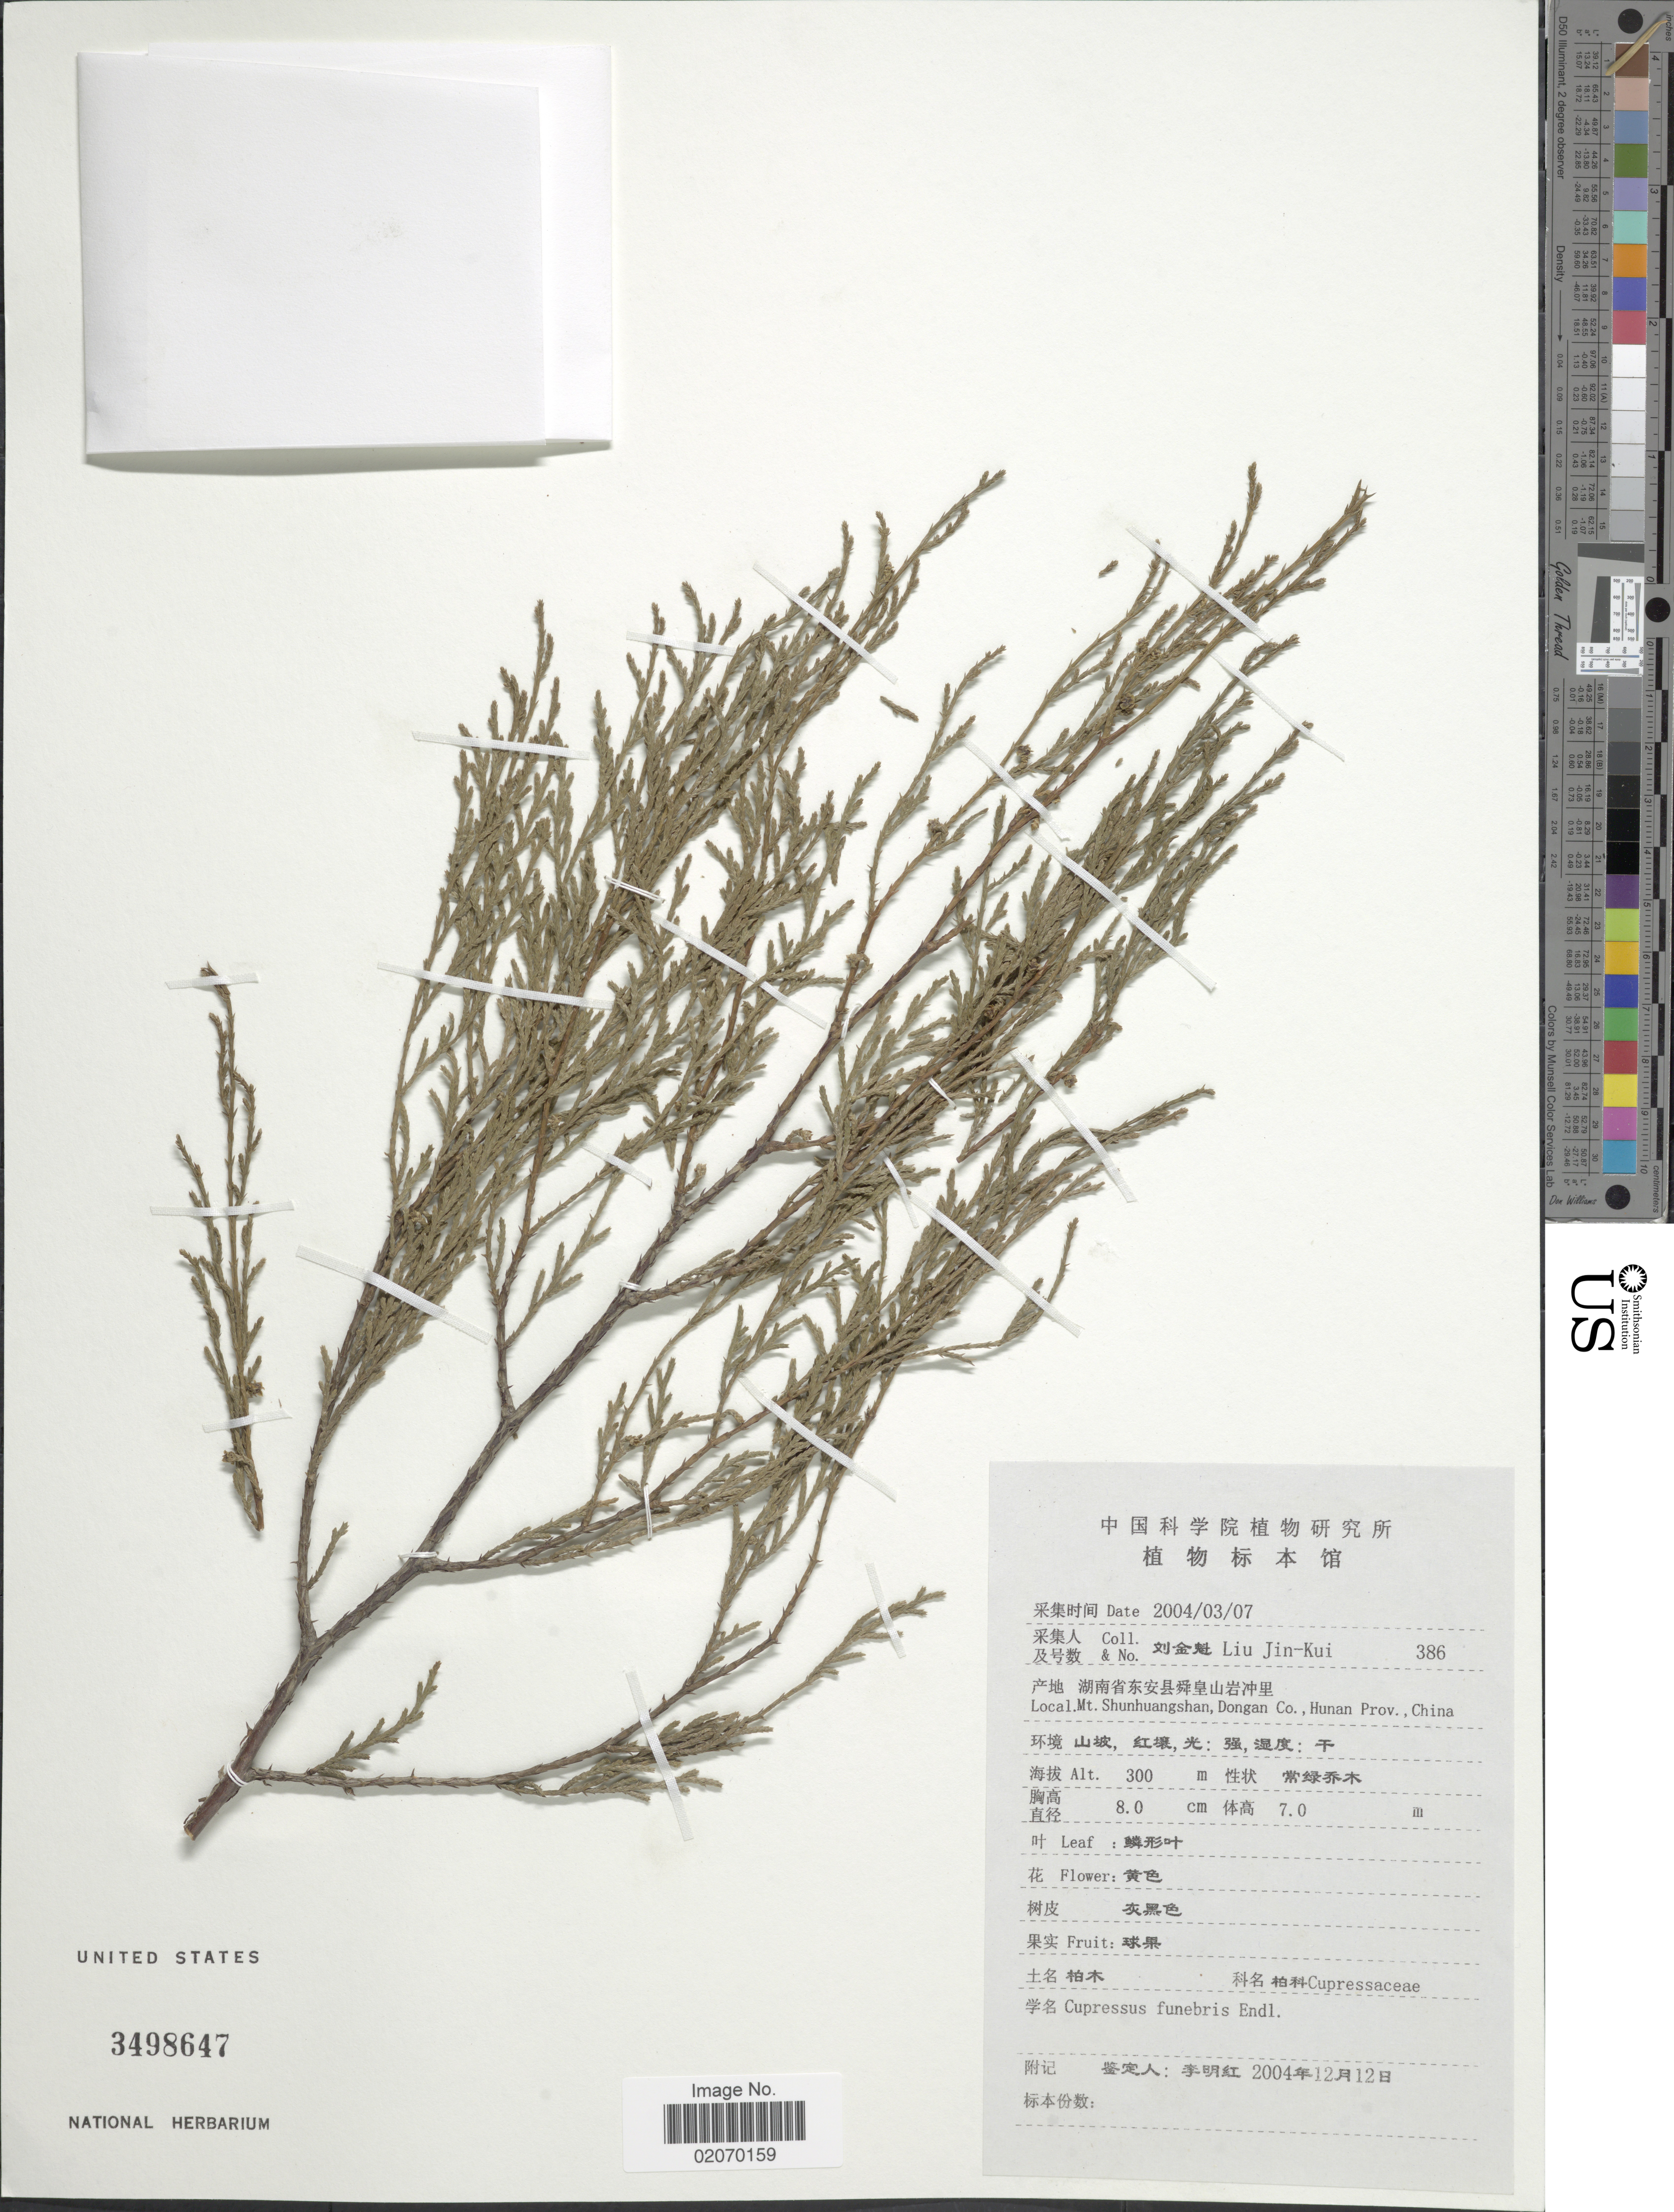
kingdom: Plantae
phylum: Tracheophyta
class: Pinopsida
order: Pinales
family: Cupressaceae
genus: Cupressus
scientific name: Cupressus funebris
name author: Endl.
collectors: L. Jin-Kui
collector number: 386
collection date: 2004-03-07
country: China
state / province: Hunan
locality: Mt. Shunhuangshan, Dongan Co.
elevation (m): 300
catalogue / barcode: US 3498647